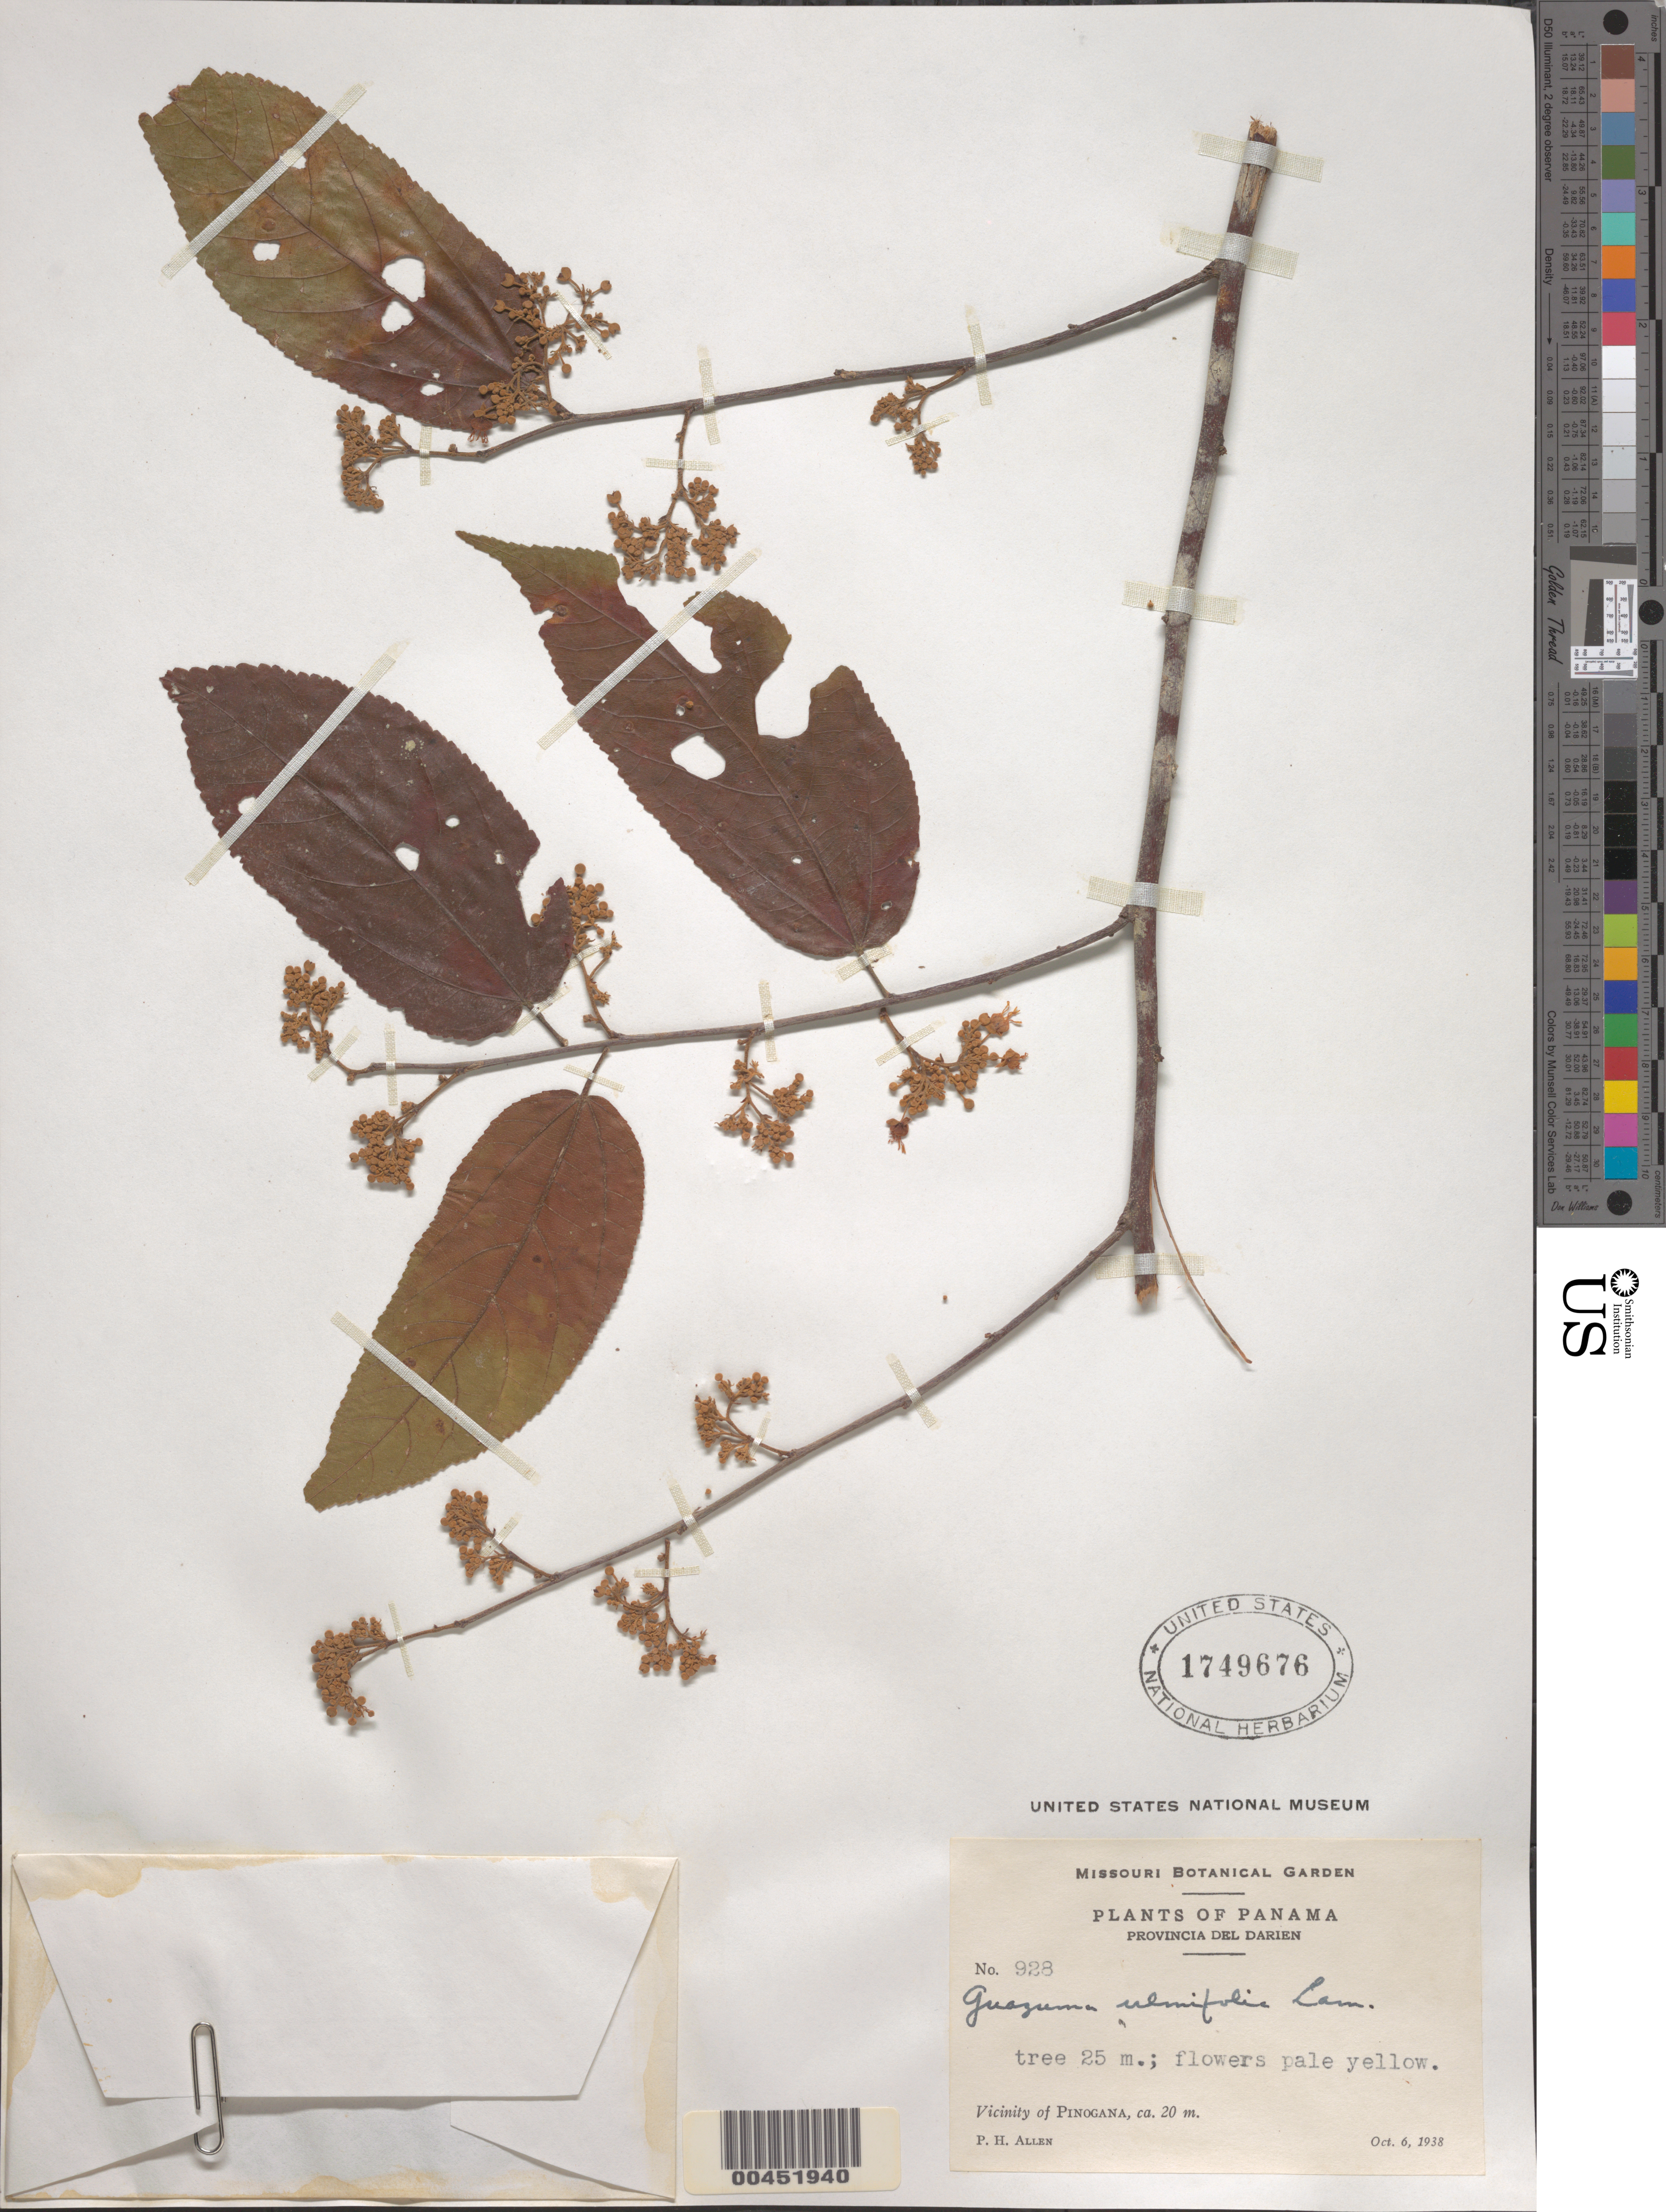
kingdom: Plantae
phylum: Tracheophyta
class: Magnoliopsida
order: Malvales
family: Malvaceae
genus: Guazuma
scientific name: Guazuma ulmifolia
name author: Lam.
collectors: P. H. Allen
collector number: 928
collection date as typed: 06 Oct 1938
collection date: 1938-10-06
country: Panama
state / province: Darién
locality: Vicinity of Pinogana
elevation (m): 20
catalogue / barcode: US 1749676